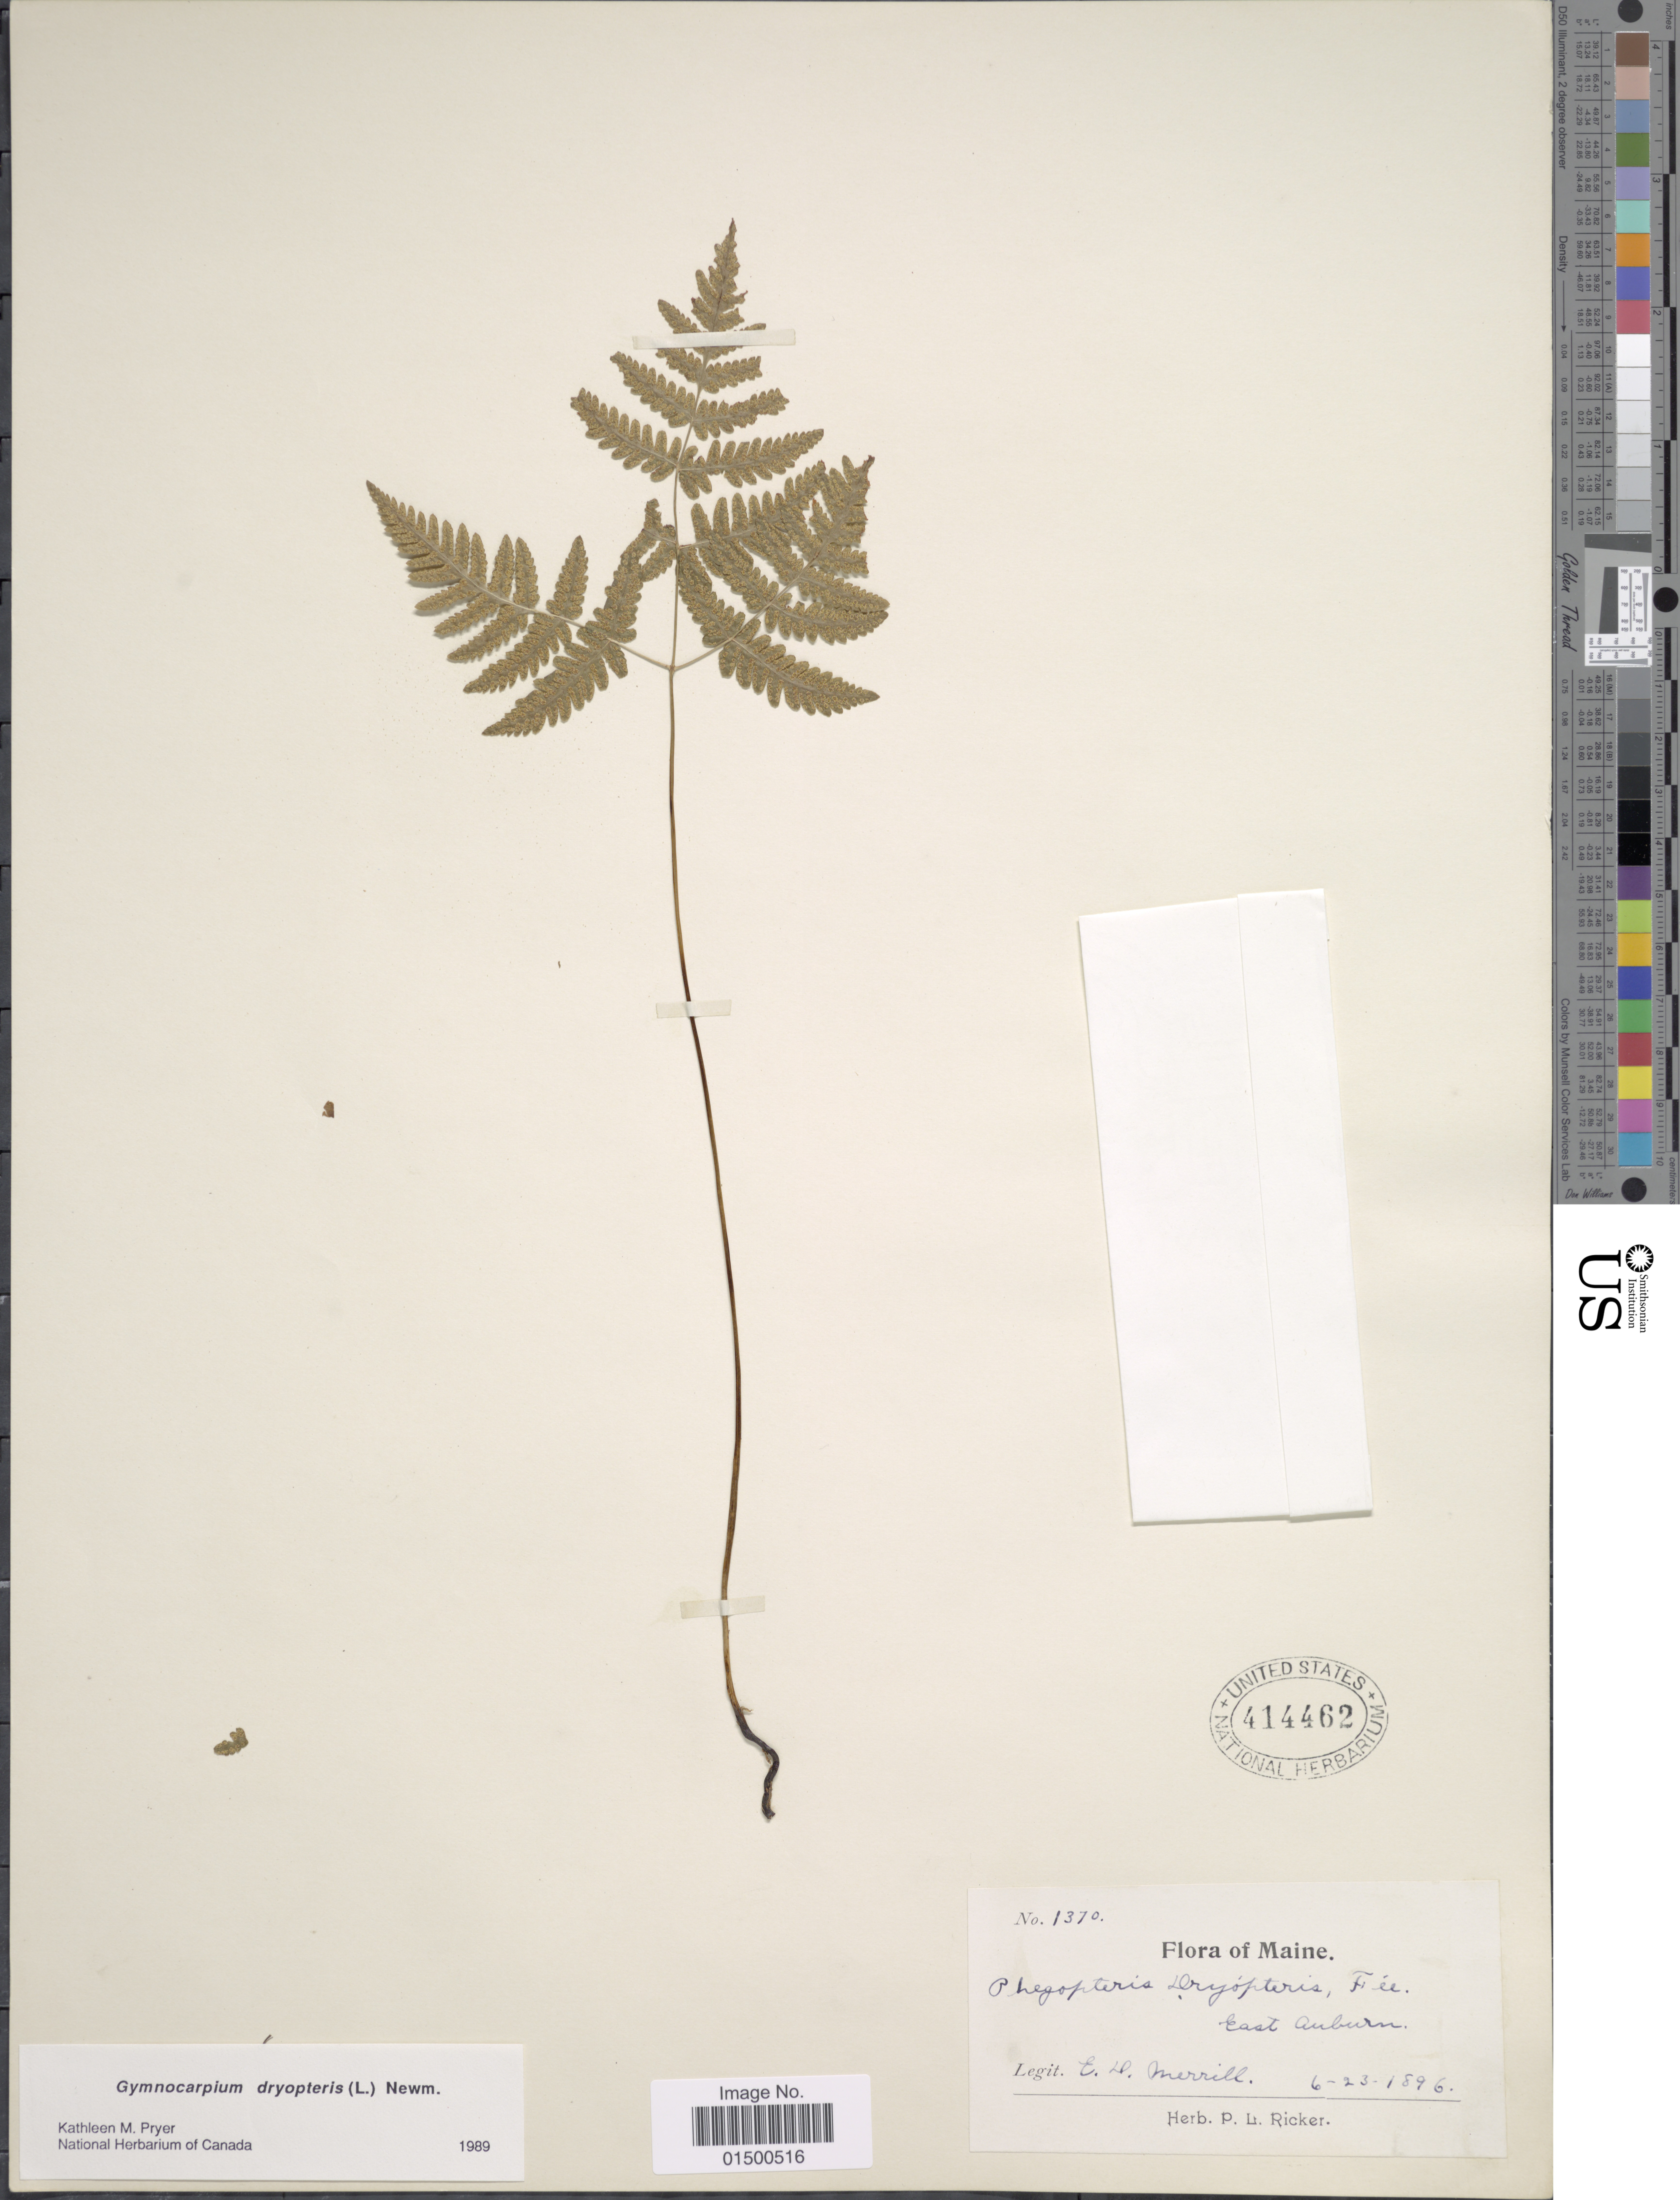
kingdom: Plantae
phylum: Tracheophyta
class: Polypodiopsida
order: Polypodiales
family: Cystopteridaceae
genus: Gymnocarpium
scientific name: Gymnocarpium dryopteris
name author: (L.) Newman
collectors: E. Merrill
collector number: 1370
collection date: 1896-06-23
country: United States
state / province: Maine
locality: East Auburn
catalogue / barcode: US 411162